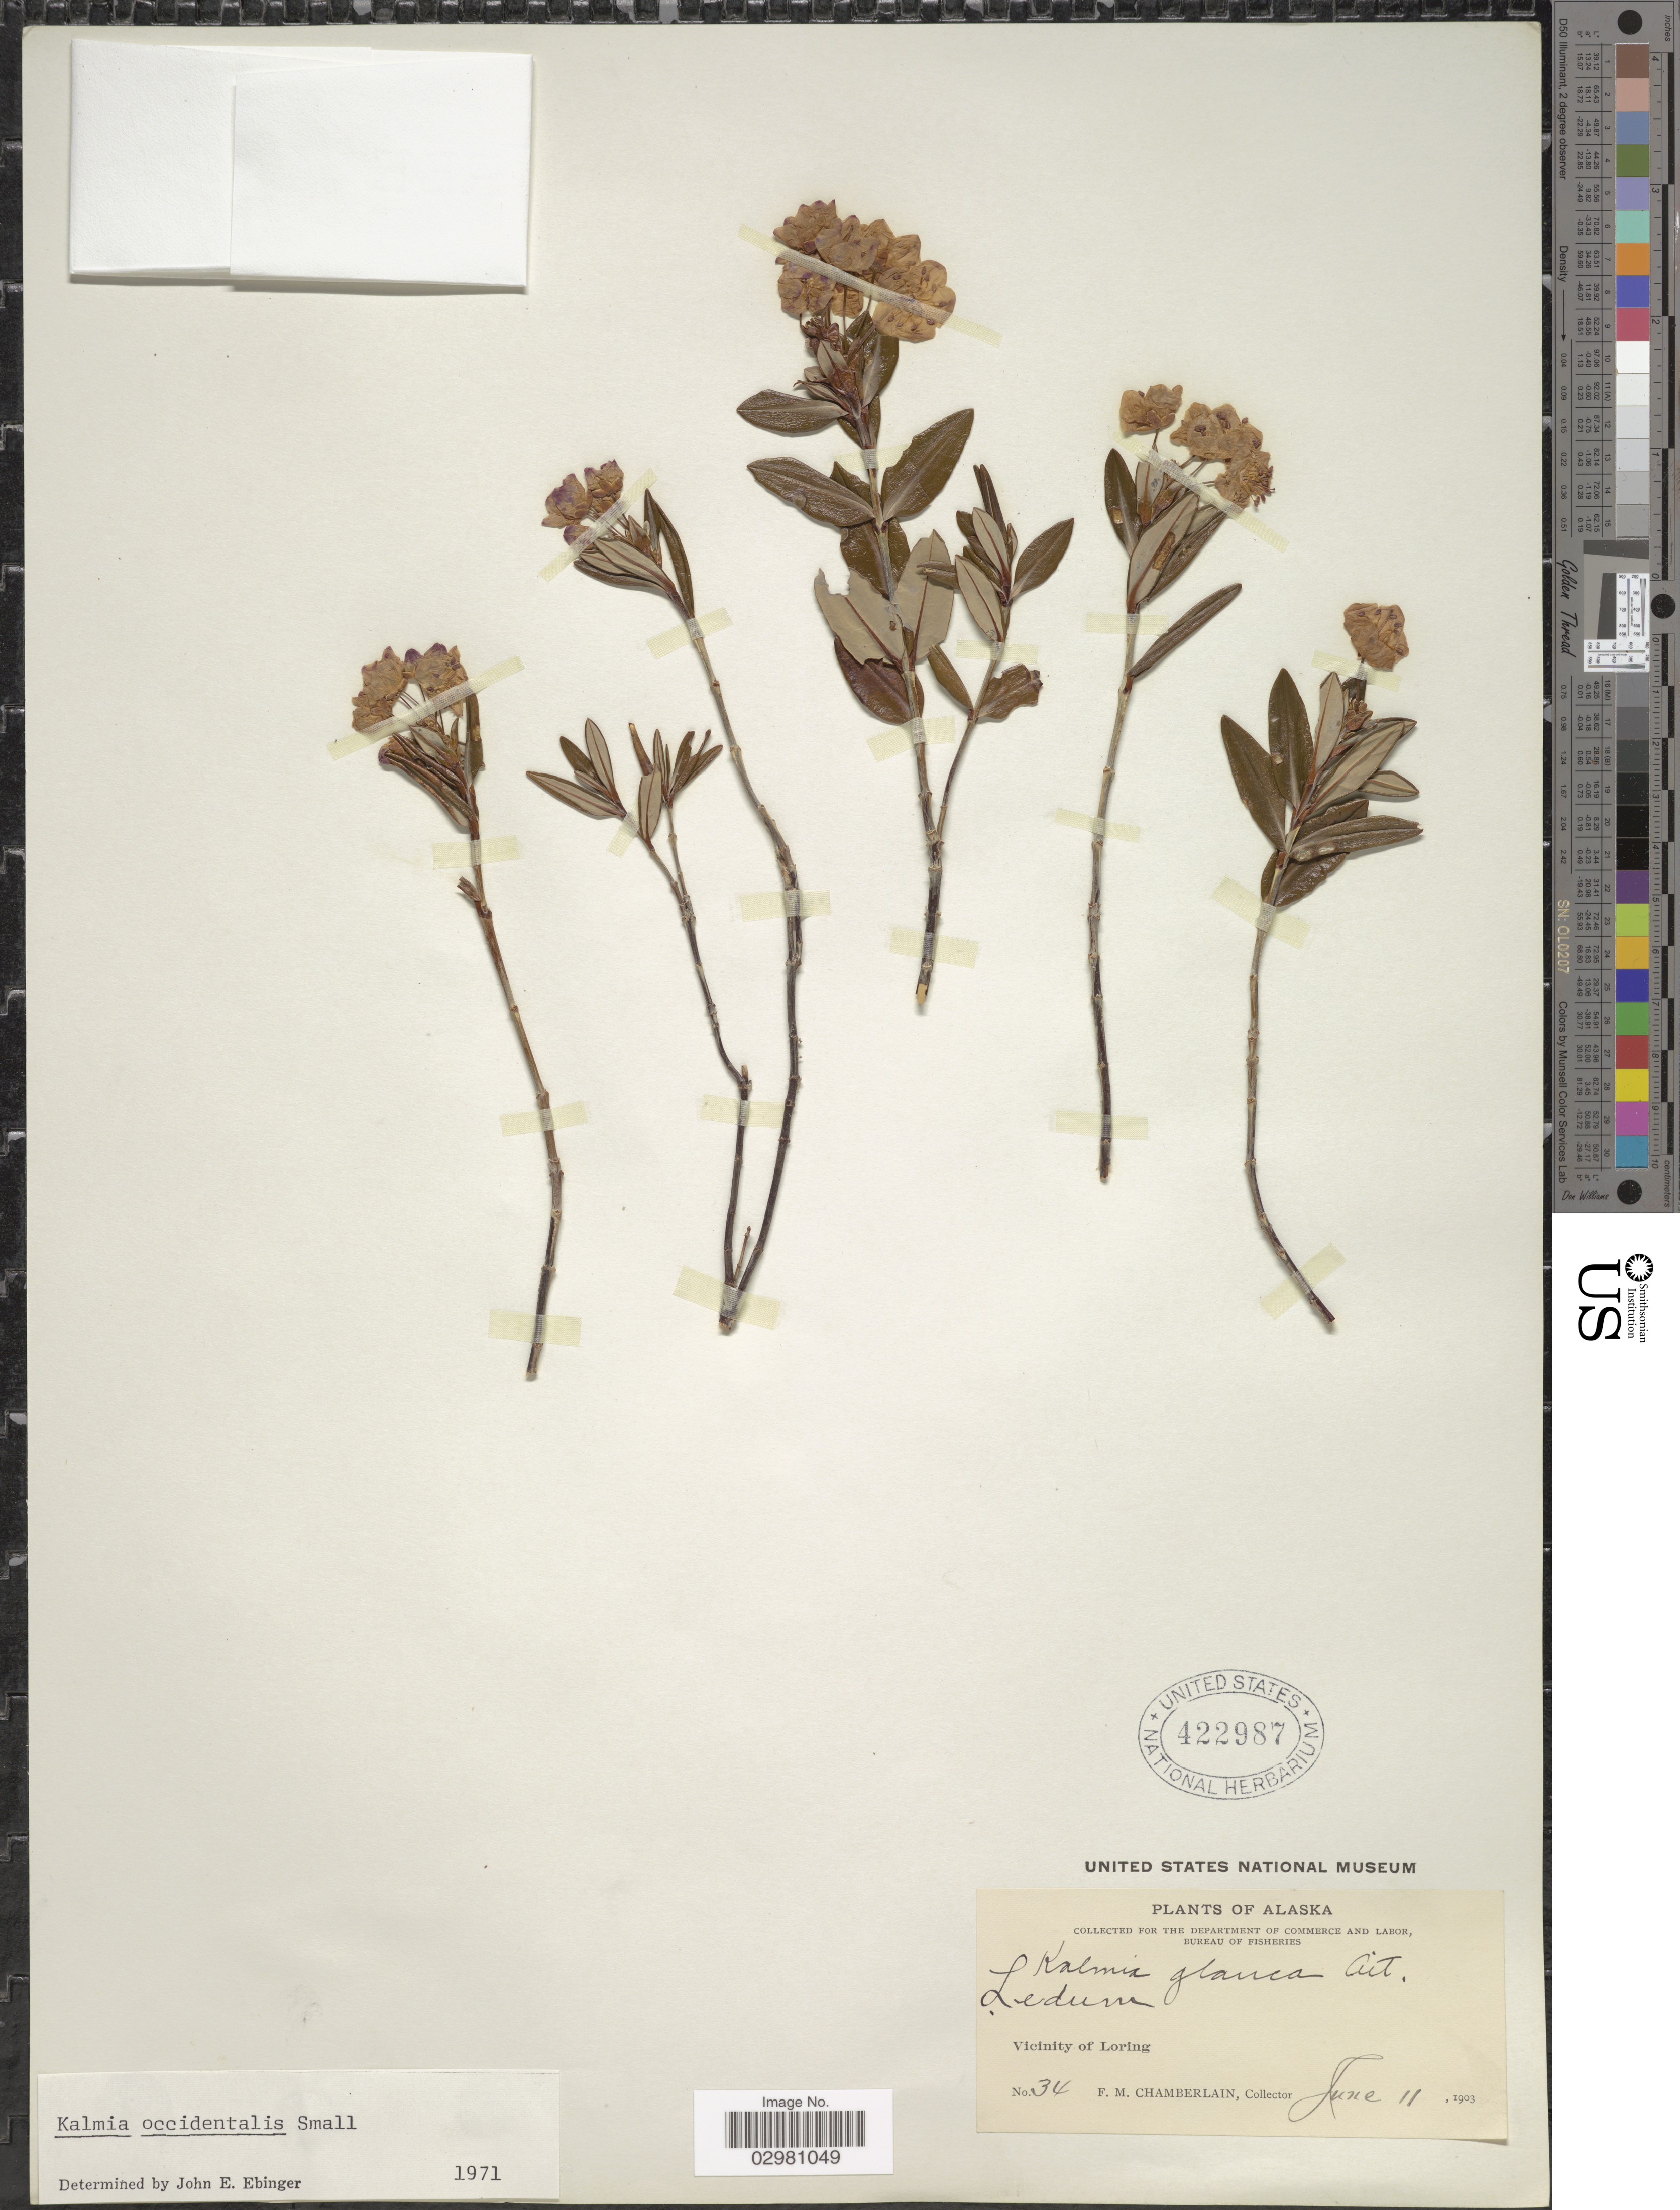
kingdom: Plantae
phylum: Tracheophyta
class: Magnoliopsida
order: Ericales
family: Ericaceae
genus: Kalmia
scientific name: Kalmia microphylla var. occidentalis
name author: (Small) Ebinger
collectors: F. Chamberlain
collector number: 34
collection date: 1903-06-11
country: United States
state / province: Alaska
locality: Vicinity of Loring.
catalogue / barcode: US 422987